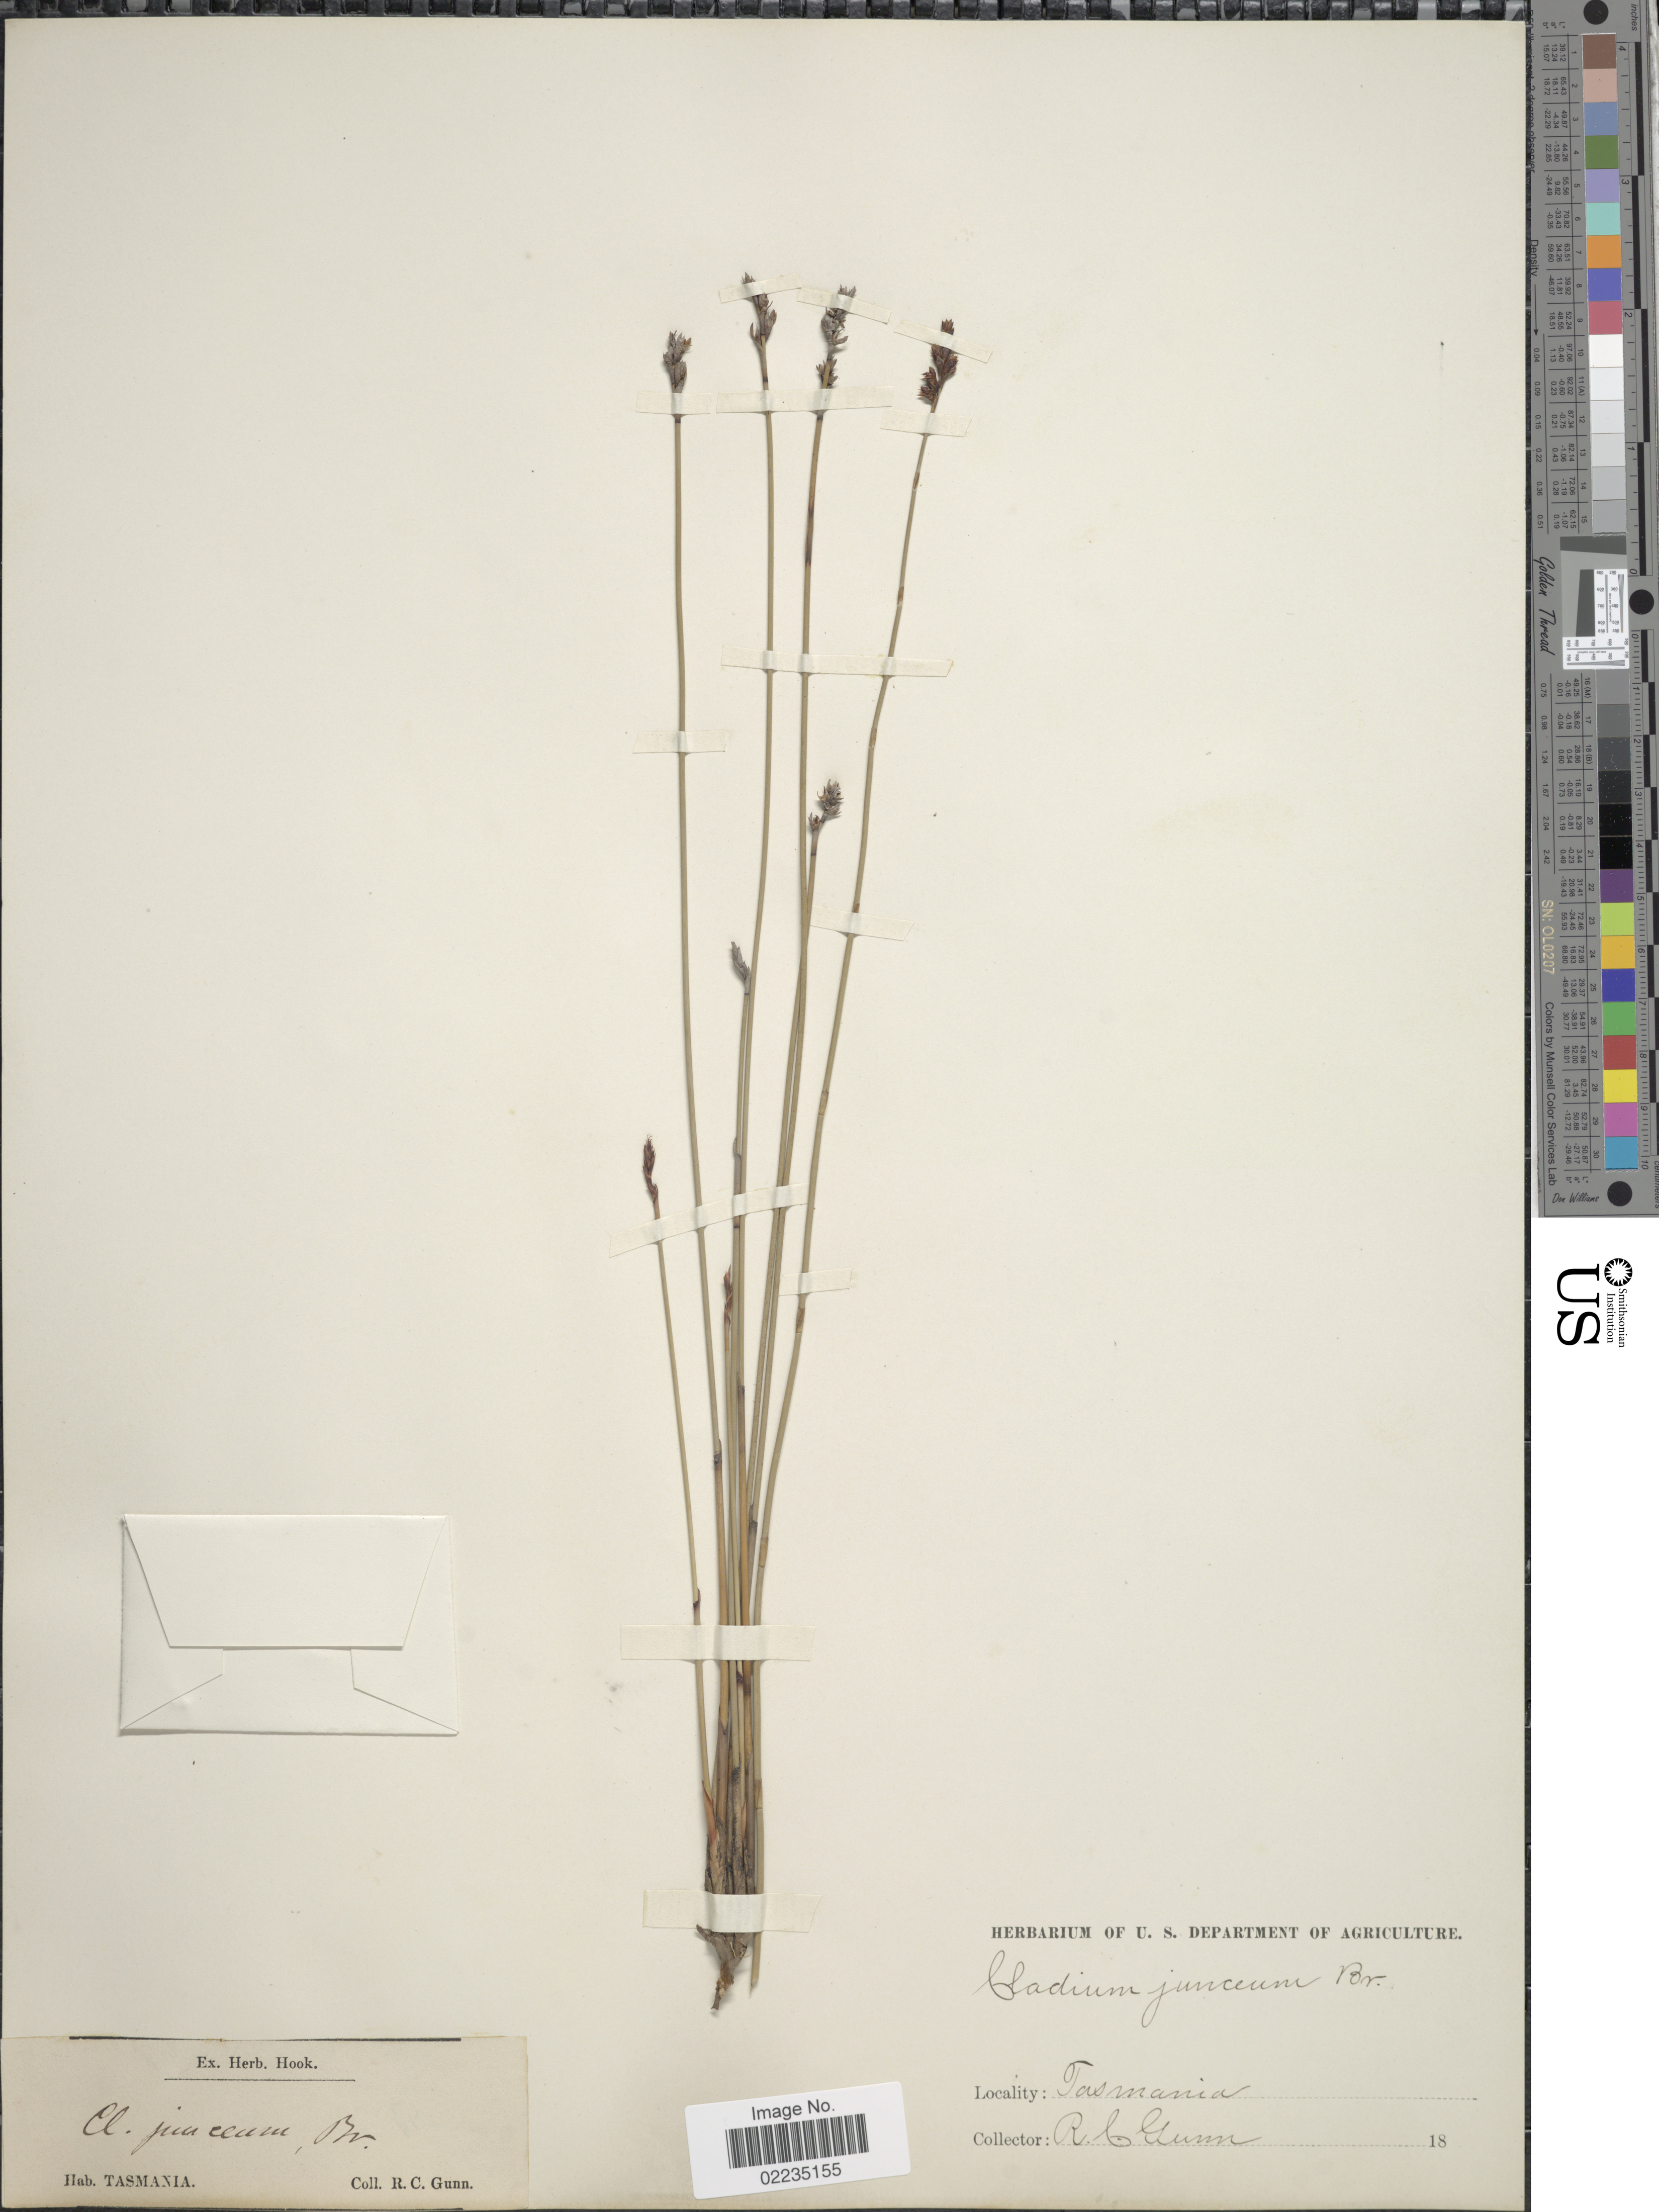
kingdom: Plantae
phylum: Tracheophyta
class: Liliopsida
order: Poales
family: Cyperaceae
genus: Machaerina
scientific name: Machaerina juncea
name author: (R. Br.) T. Koyama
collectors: R. Gunn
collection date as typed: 18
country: Australia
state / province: Tasmania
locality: Tasmania